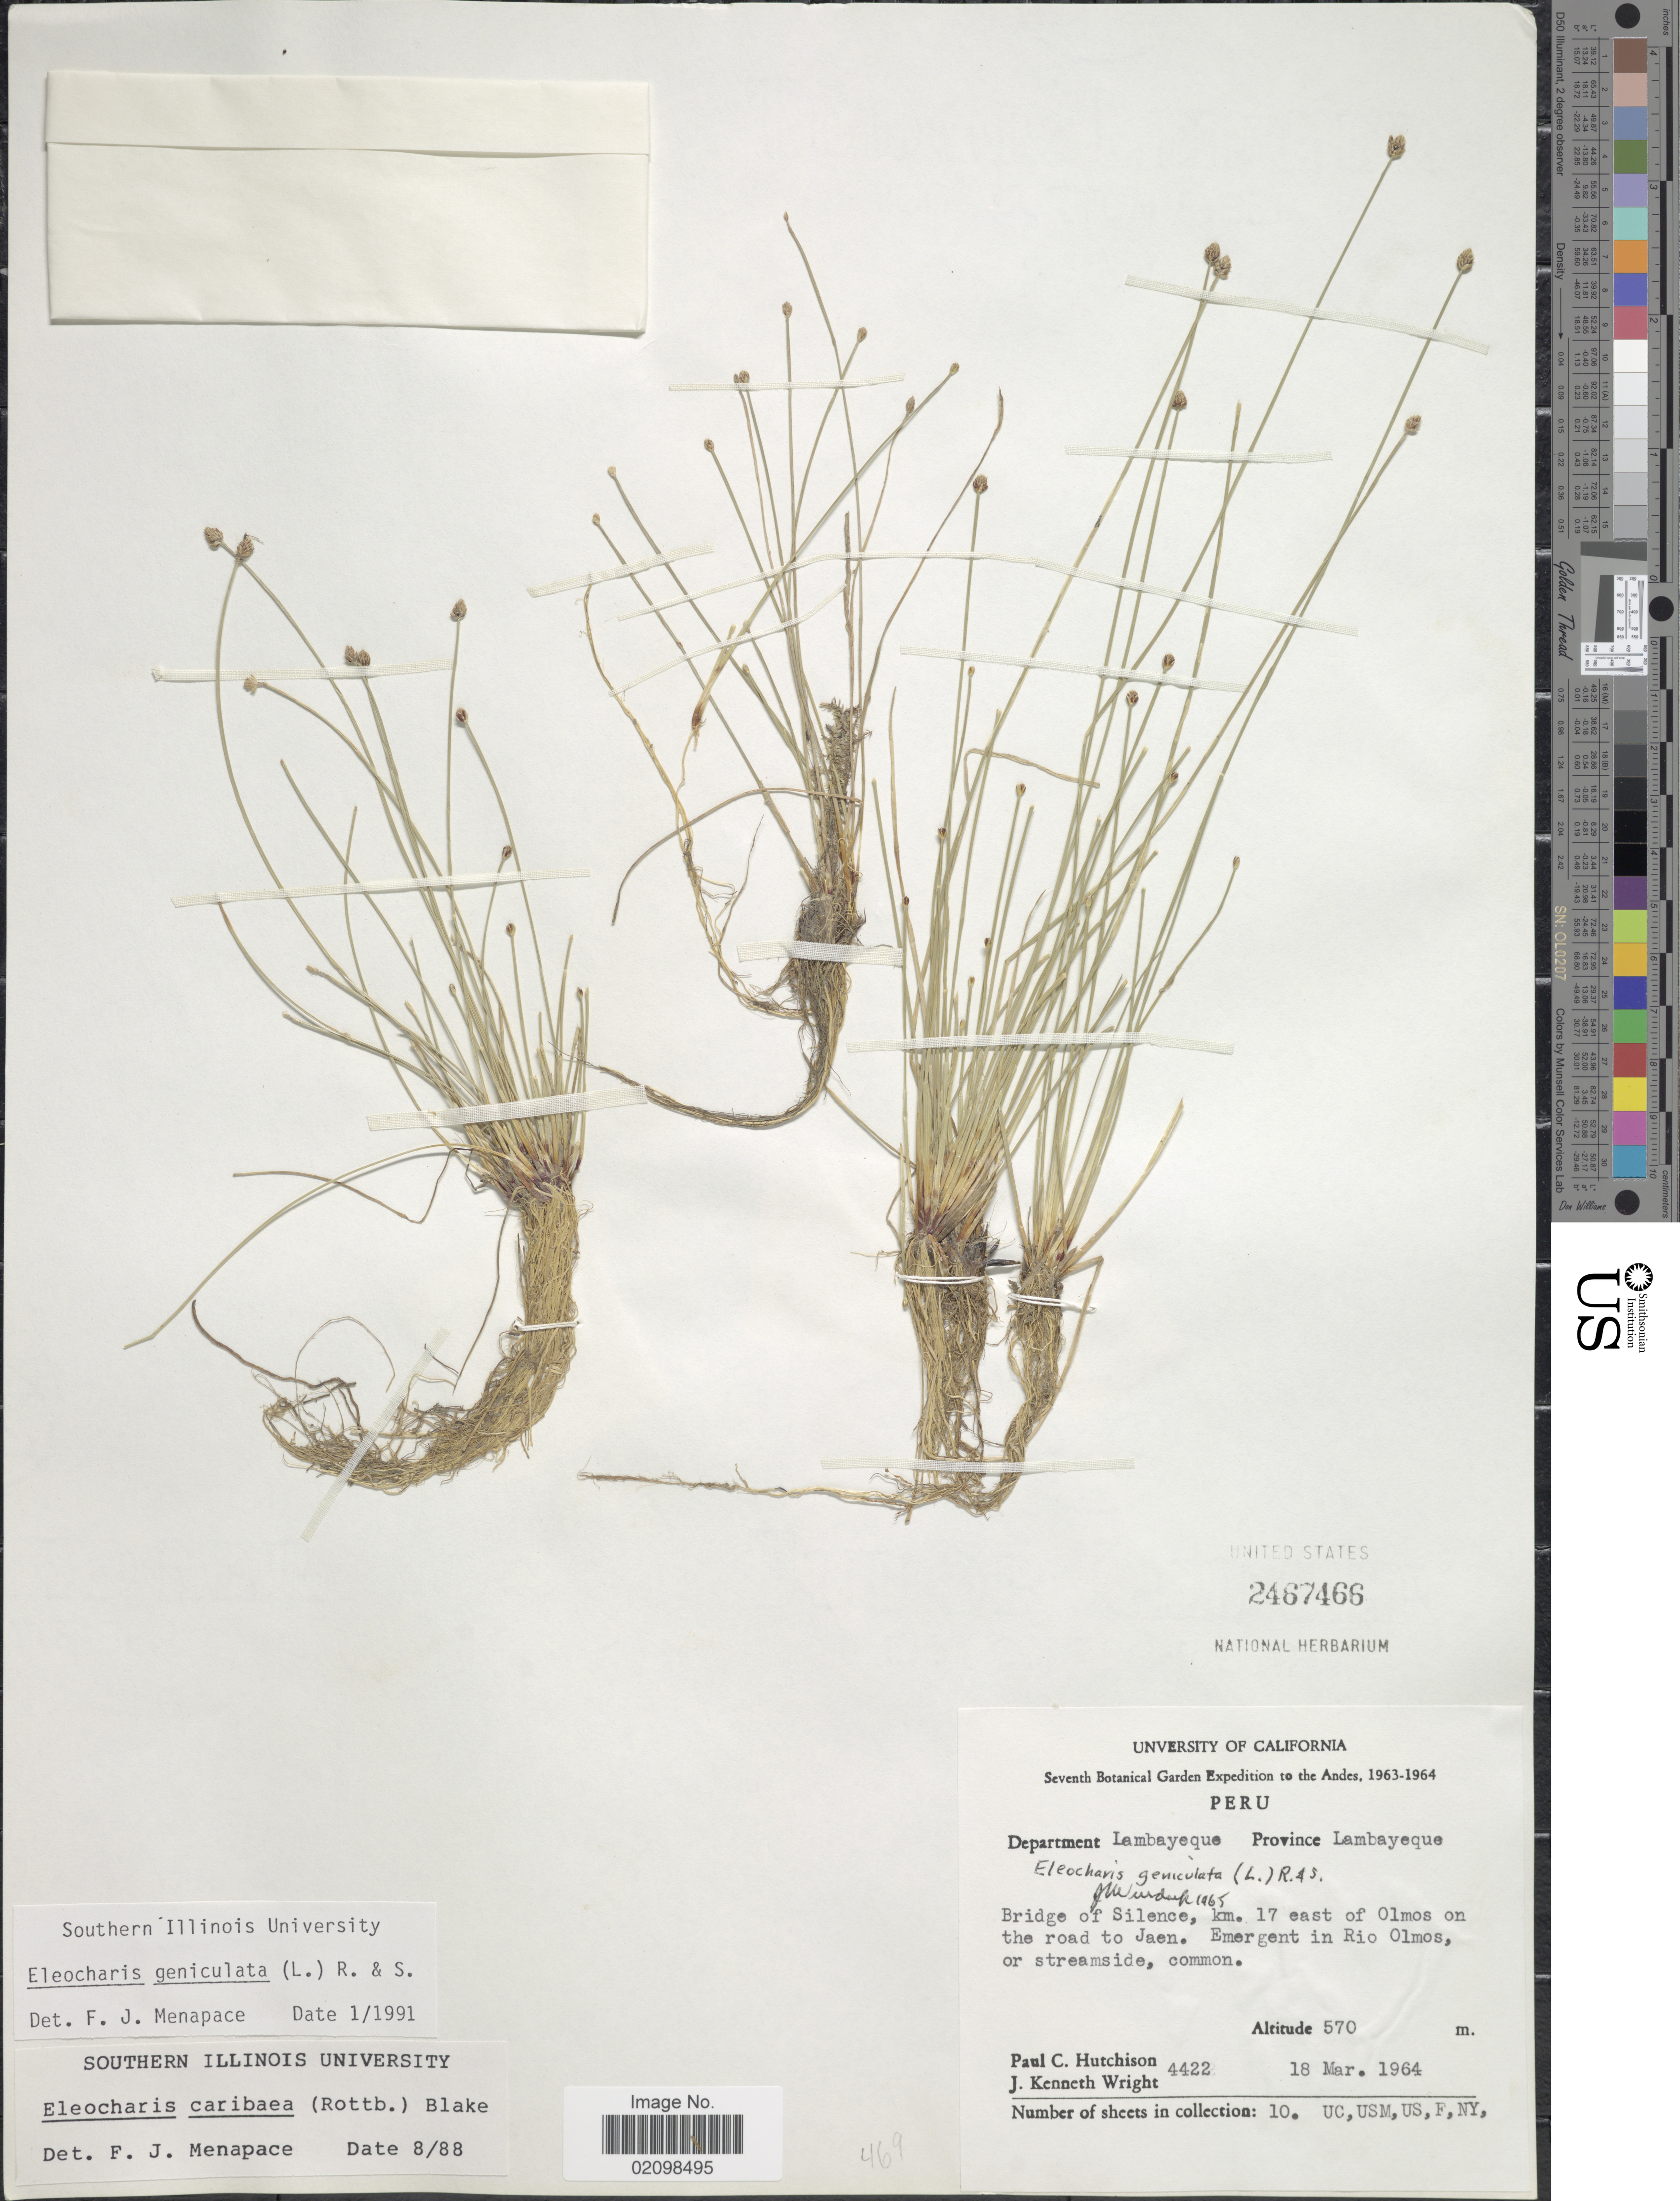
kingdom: Plantae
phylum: Tracheophyta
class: Liliopsida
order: Poales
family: Cyperaceae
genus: Eleocharis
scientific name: Eleocharis geniculata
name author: (L.) Roem. & Schult.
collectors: P. C. Hutchison & J. K. Wright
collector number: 4422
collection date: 1964-03-18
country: Peru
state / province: Lambayeque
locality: Province Lambayeque. Bridge of Silence, km. 17 east of Olmos on the road to Jaen. Emergent in Rio Olmos, or streamside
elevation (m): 570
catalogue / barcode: US 2467466